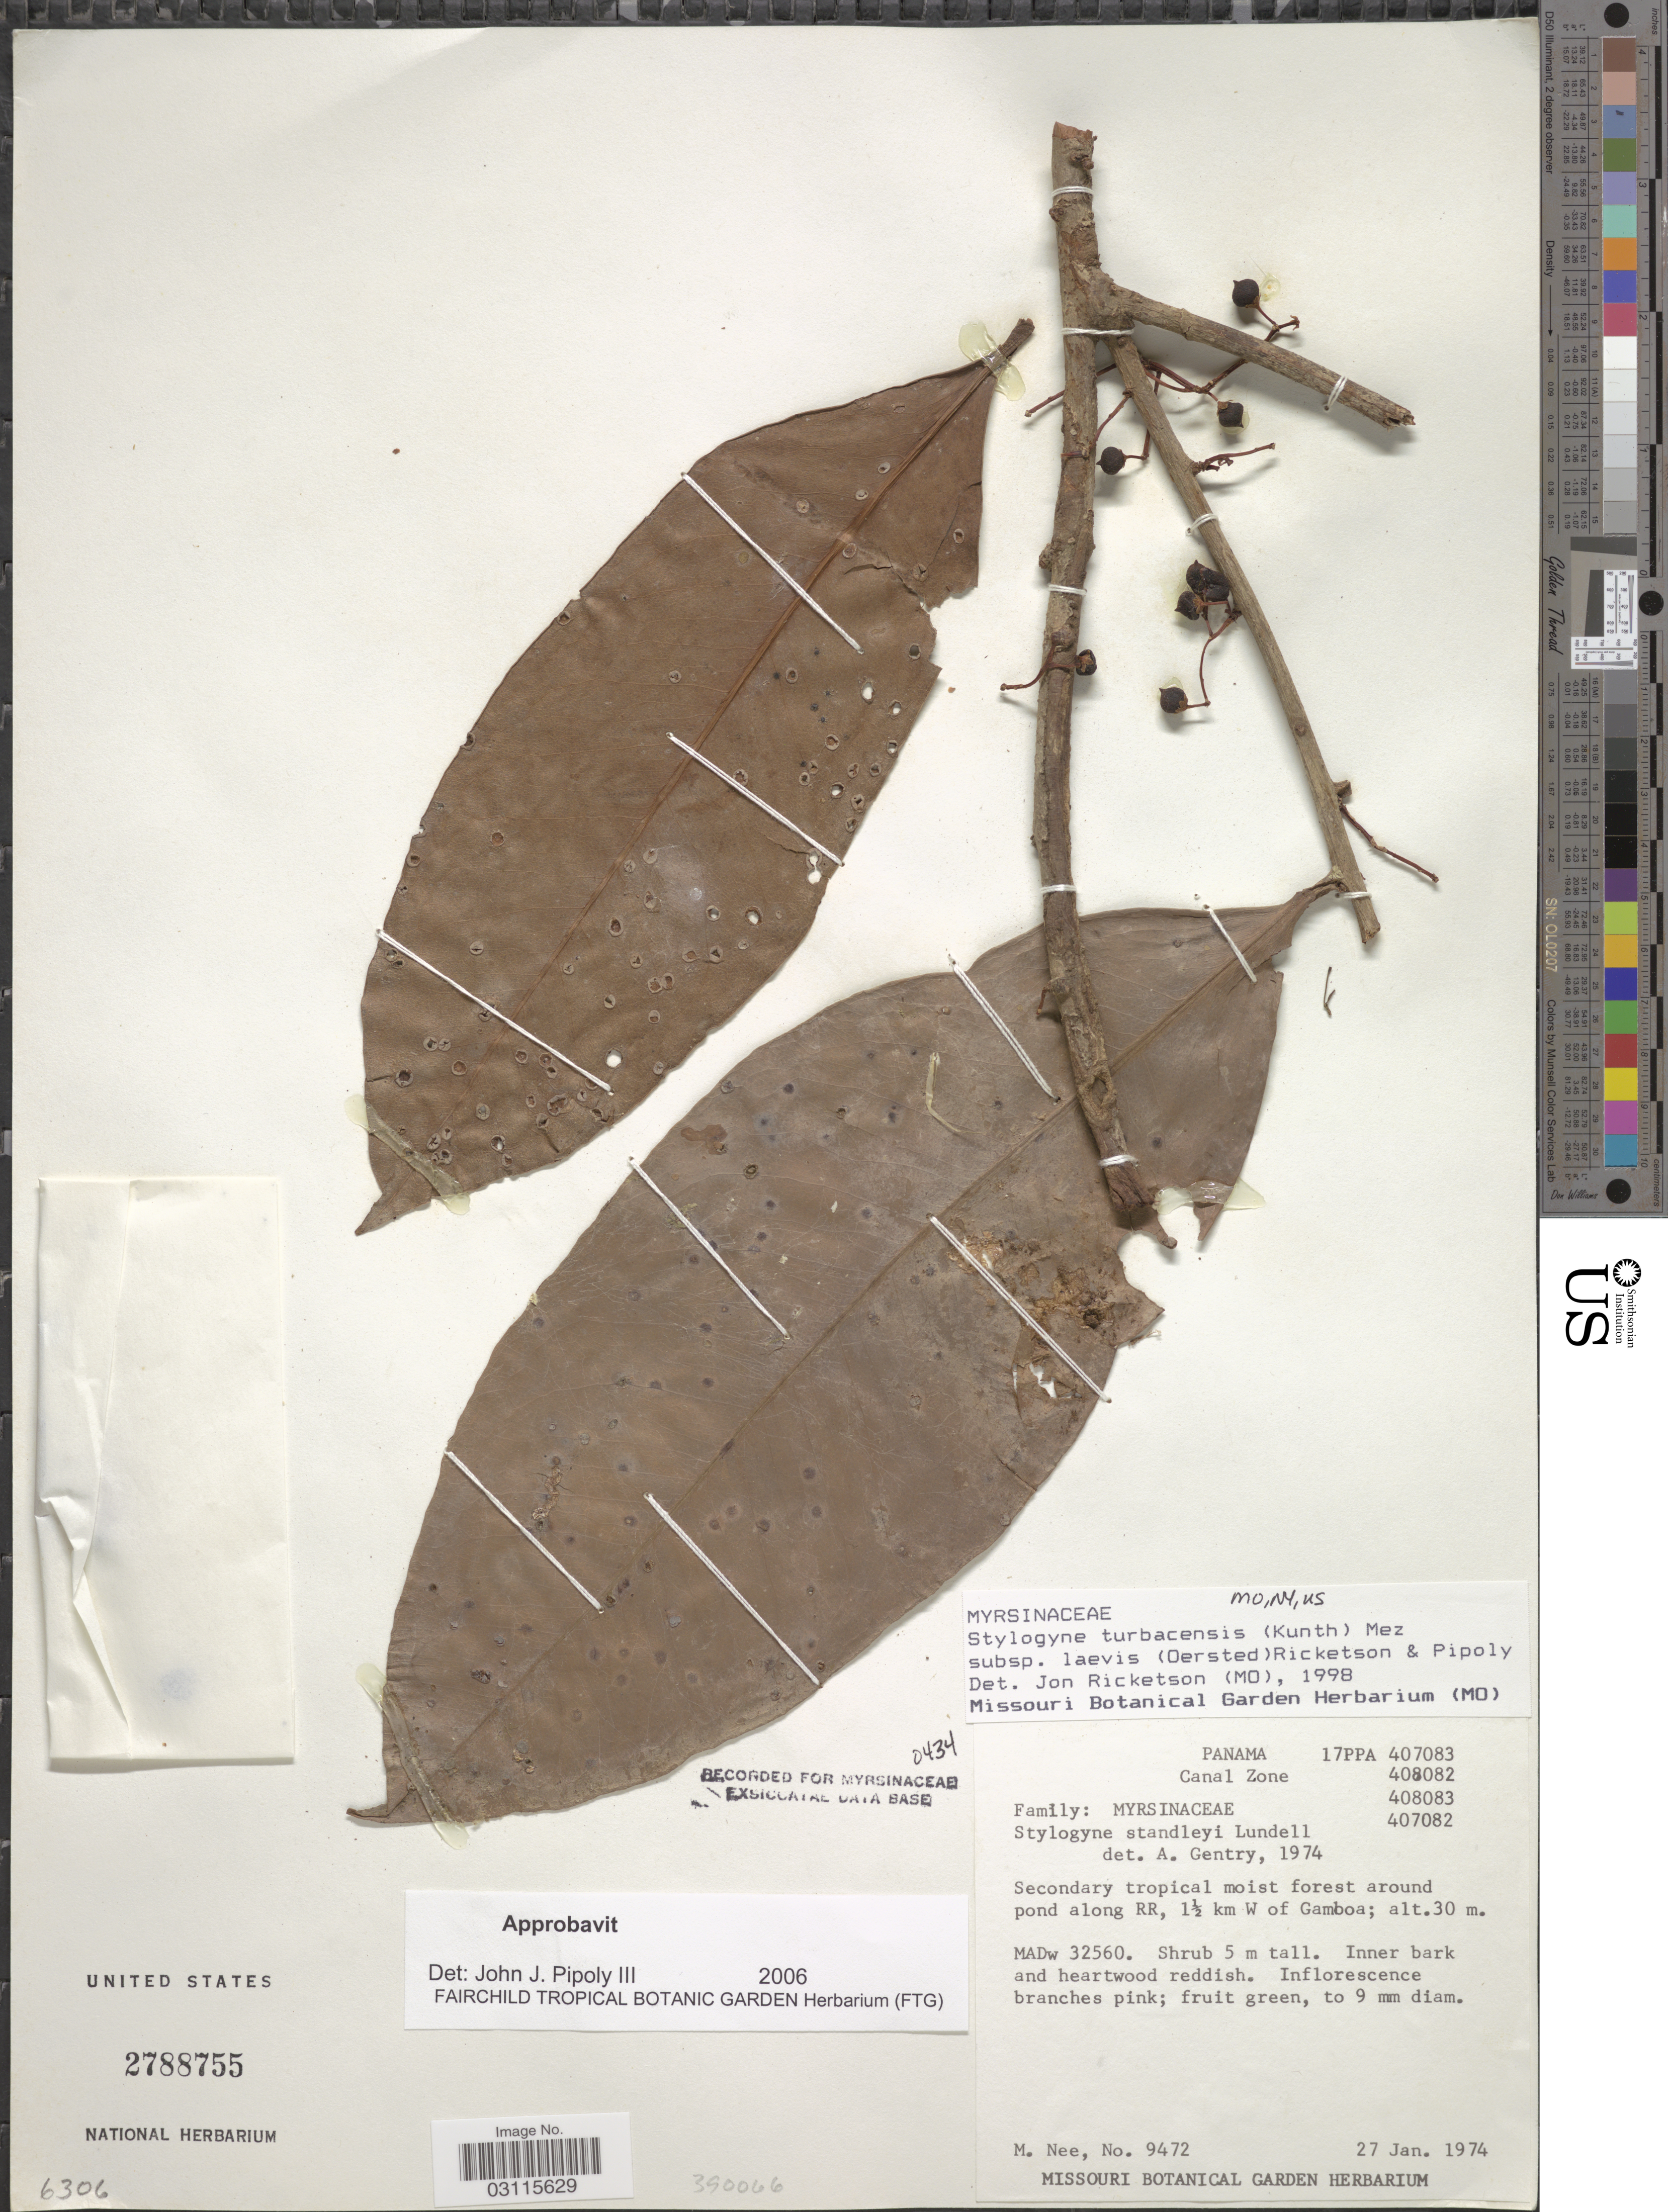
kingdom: Plantae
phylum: Tracheophyta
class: Magnoliopsida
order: Ericales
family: Primulaceae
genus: Stylogyne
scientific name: Stylogyne turbacensis subsp. laevis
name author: (Oerst.) Ricketson & Pipoly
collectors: M. Nee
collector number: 9472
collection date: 1974-01-27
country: Panama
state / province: Colón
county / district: Canal Zone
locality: Around pond along RR, 1½ km W of Gamboa.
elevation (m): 30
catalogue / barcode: US 2788755